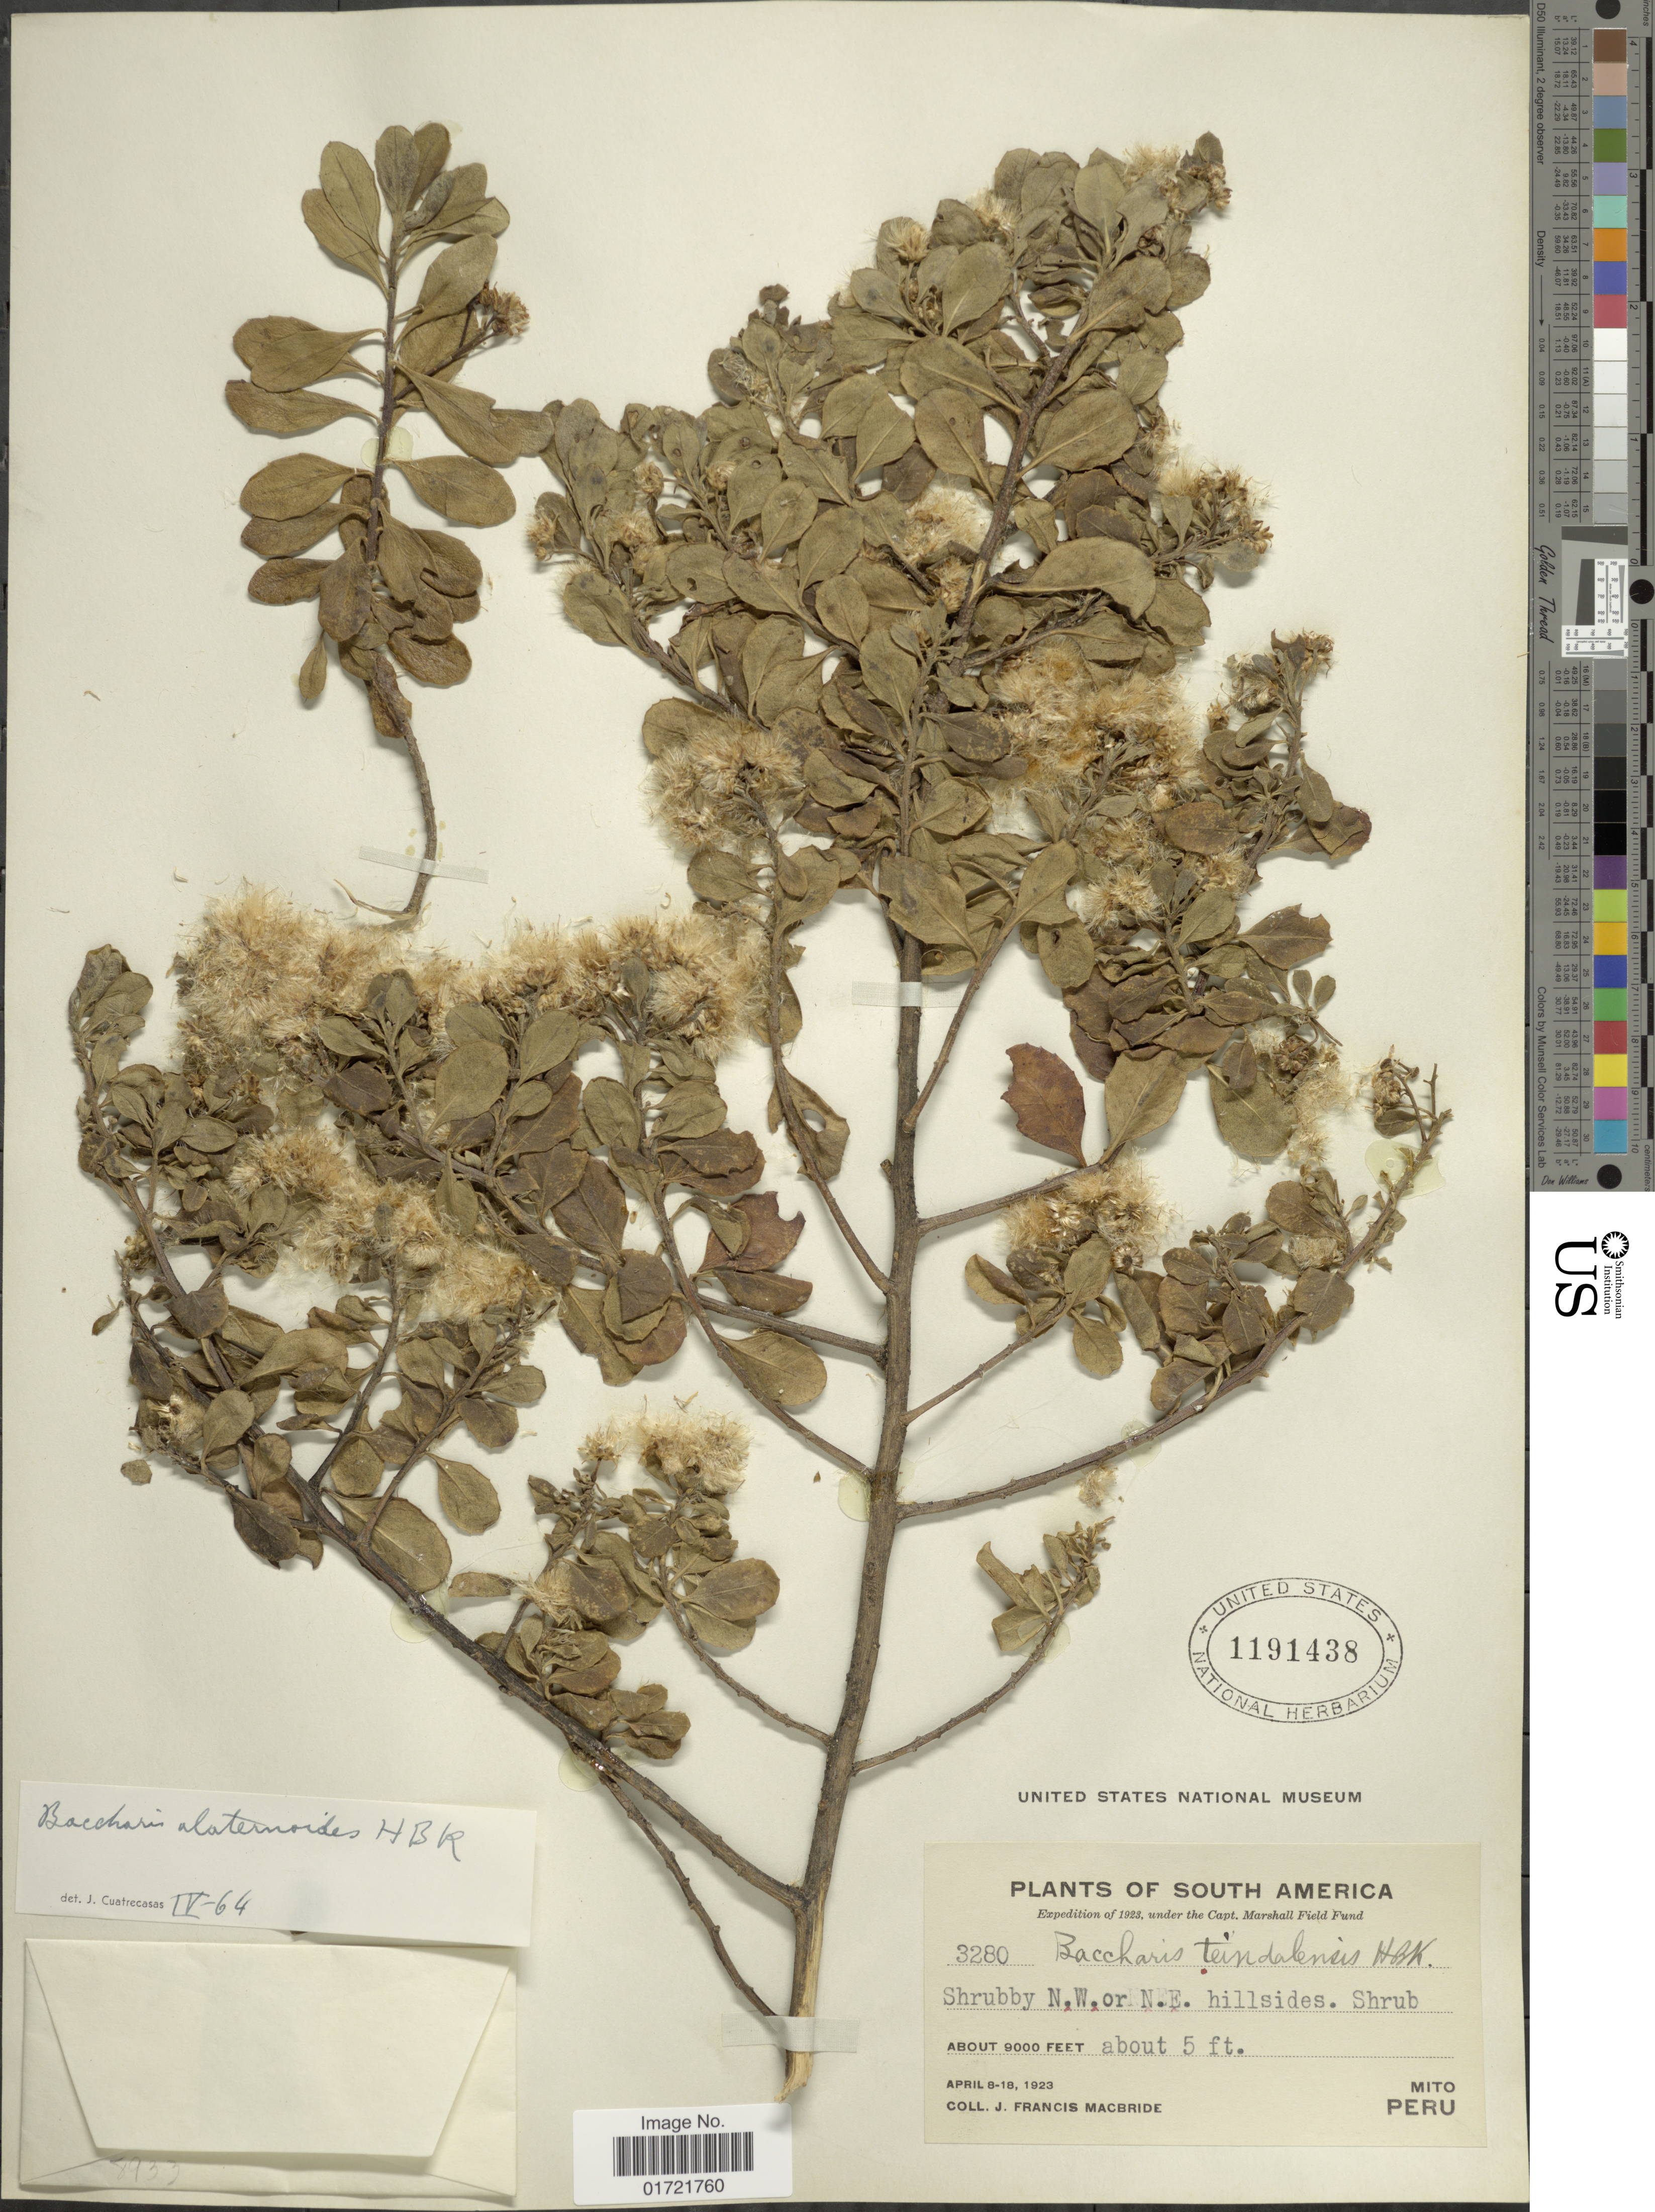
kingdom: Plantae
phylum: Tracheophyta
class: Magnoliopsida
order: Asterales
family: Asteraceae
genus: Baccharis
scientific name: Baccharis alaternoides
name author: Kunth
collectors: J. F. Macbride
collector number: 3280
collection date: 1923-04-08/1923-04-18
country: Peru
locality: Mito, Peru, N. W. or N. E. hillsides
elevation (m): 2743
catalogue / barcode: US 1191438